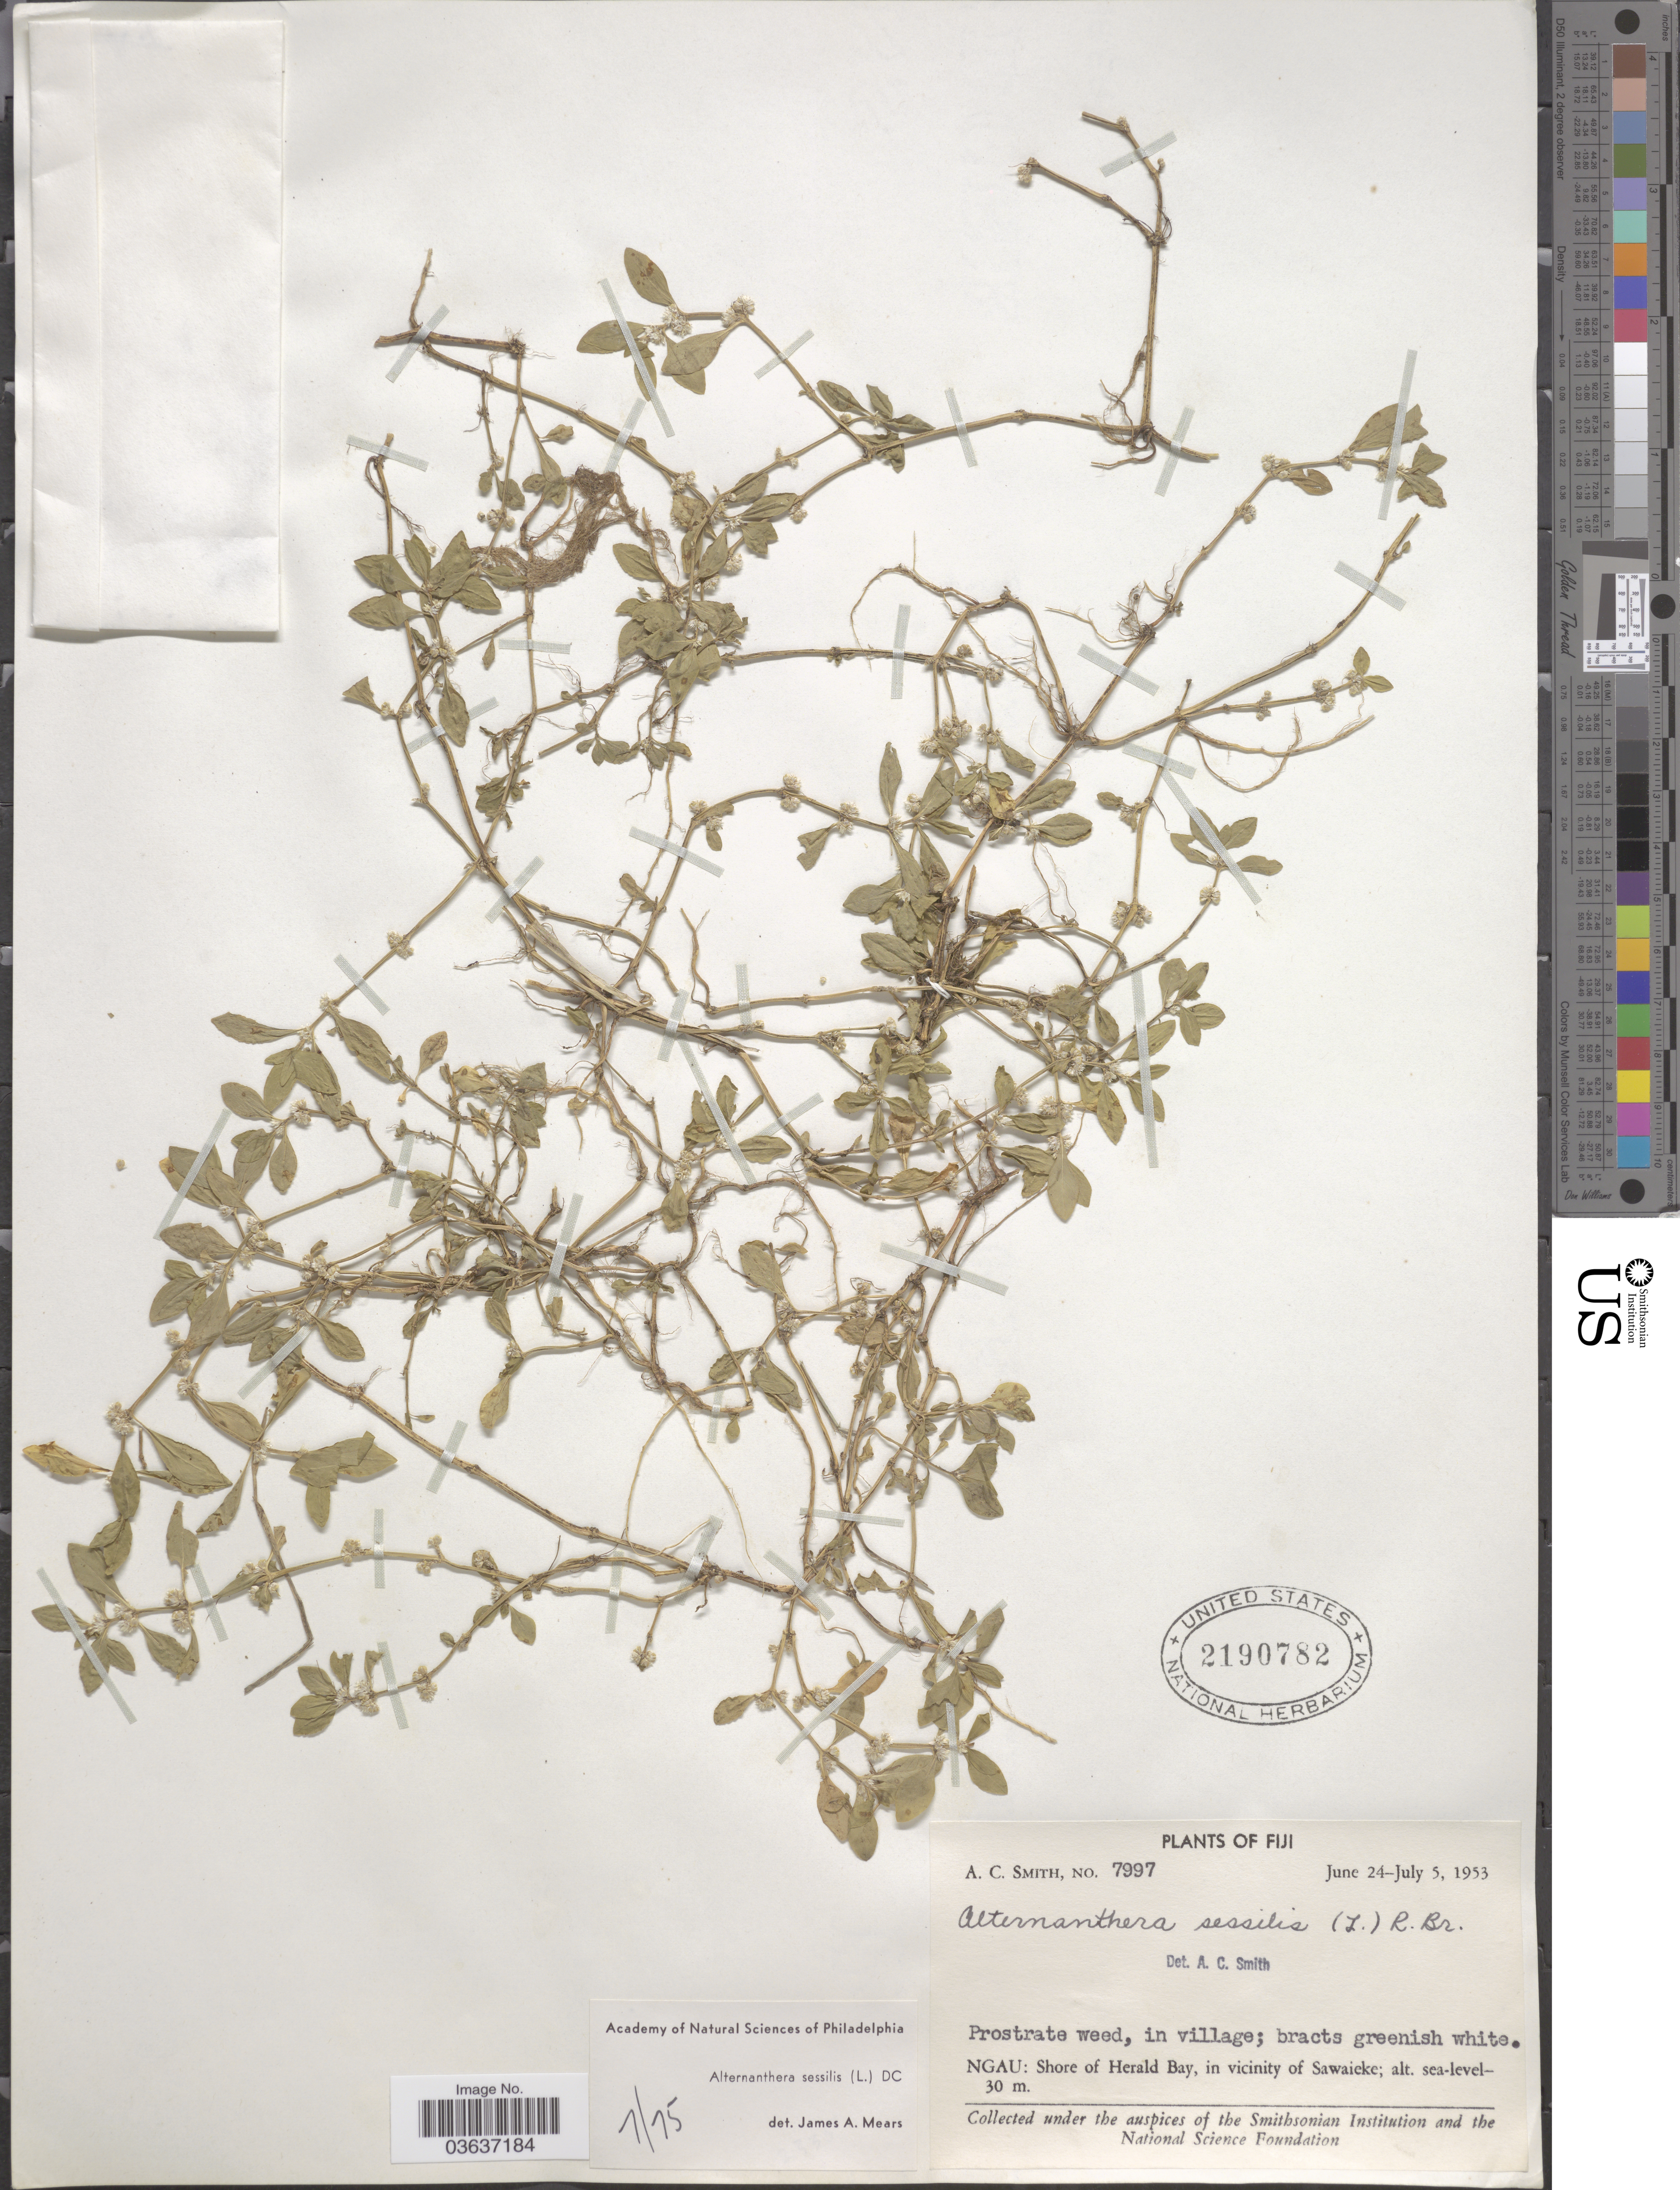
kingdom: Plantae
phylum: Tracheophyta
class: Magnoliopsida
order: Caryophyllales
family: Amaranthaceae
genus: Alternanthera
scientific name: Alternanthera sessilis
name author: (L.) DC.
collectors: A. C. Smith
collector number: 7997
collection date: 1953-06-24/1953-07-05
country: Fiji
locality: Ngau: Shore of Herald Bay, in vicinity of Sawaieke.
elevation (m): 0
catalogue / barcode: US 2190782